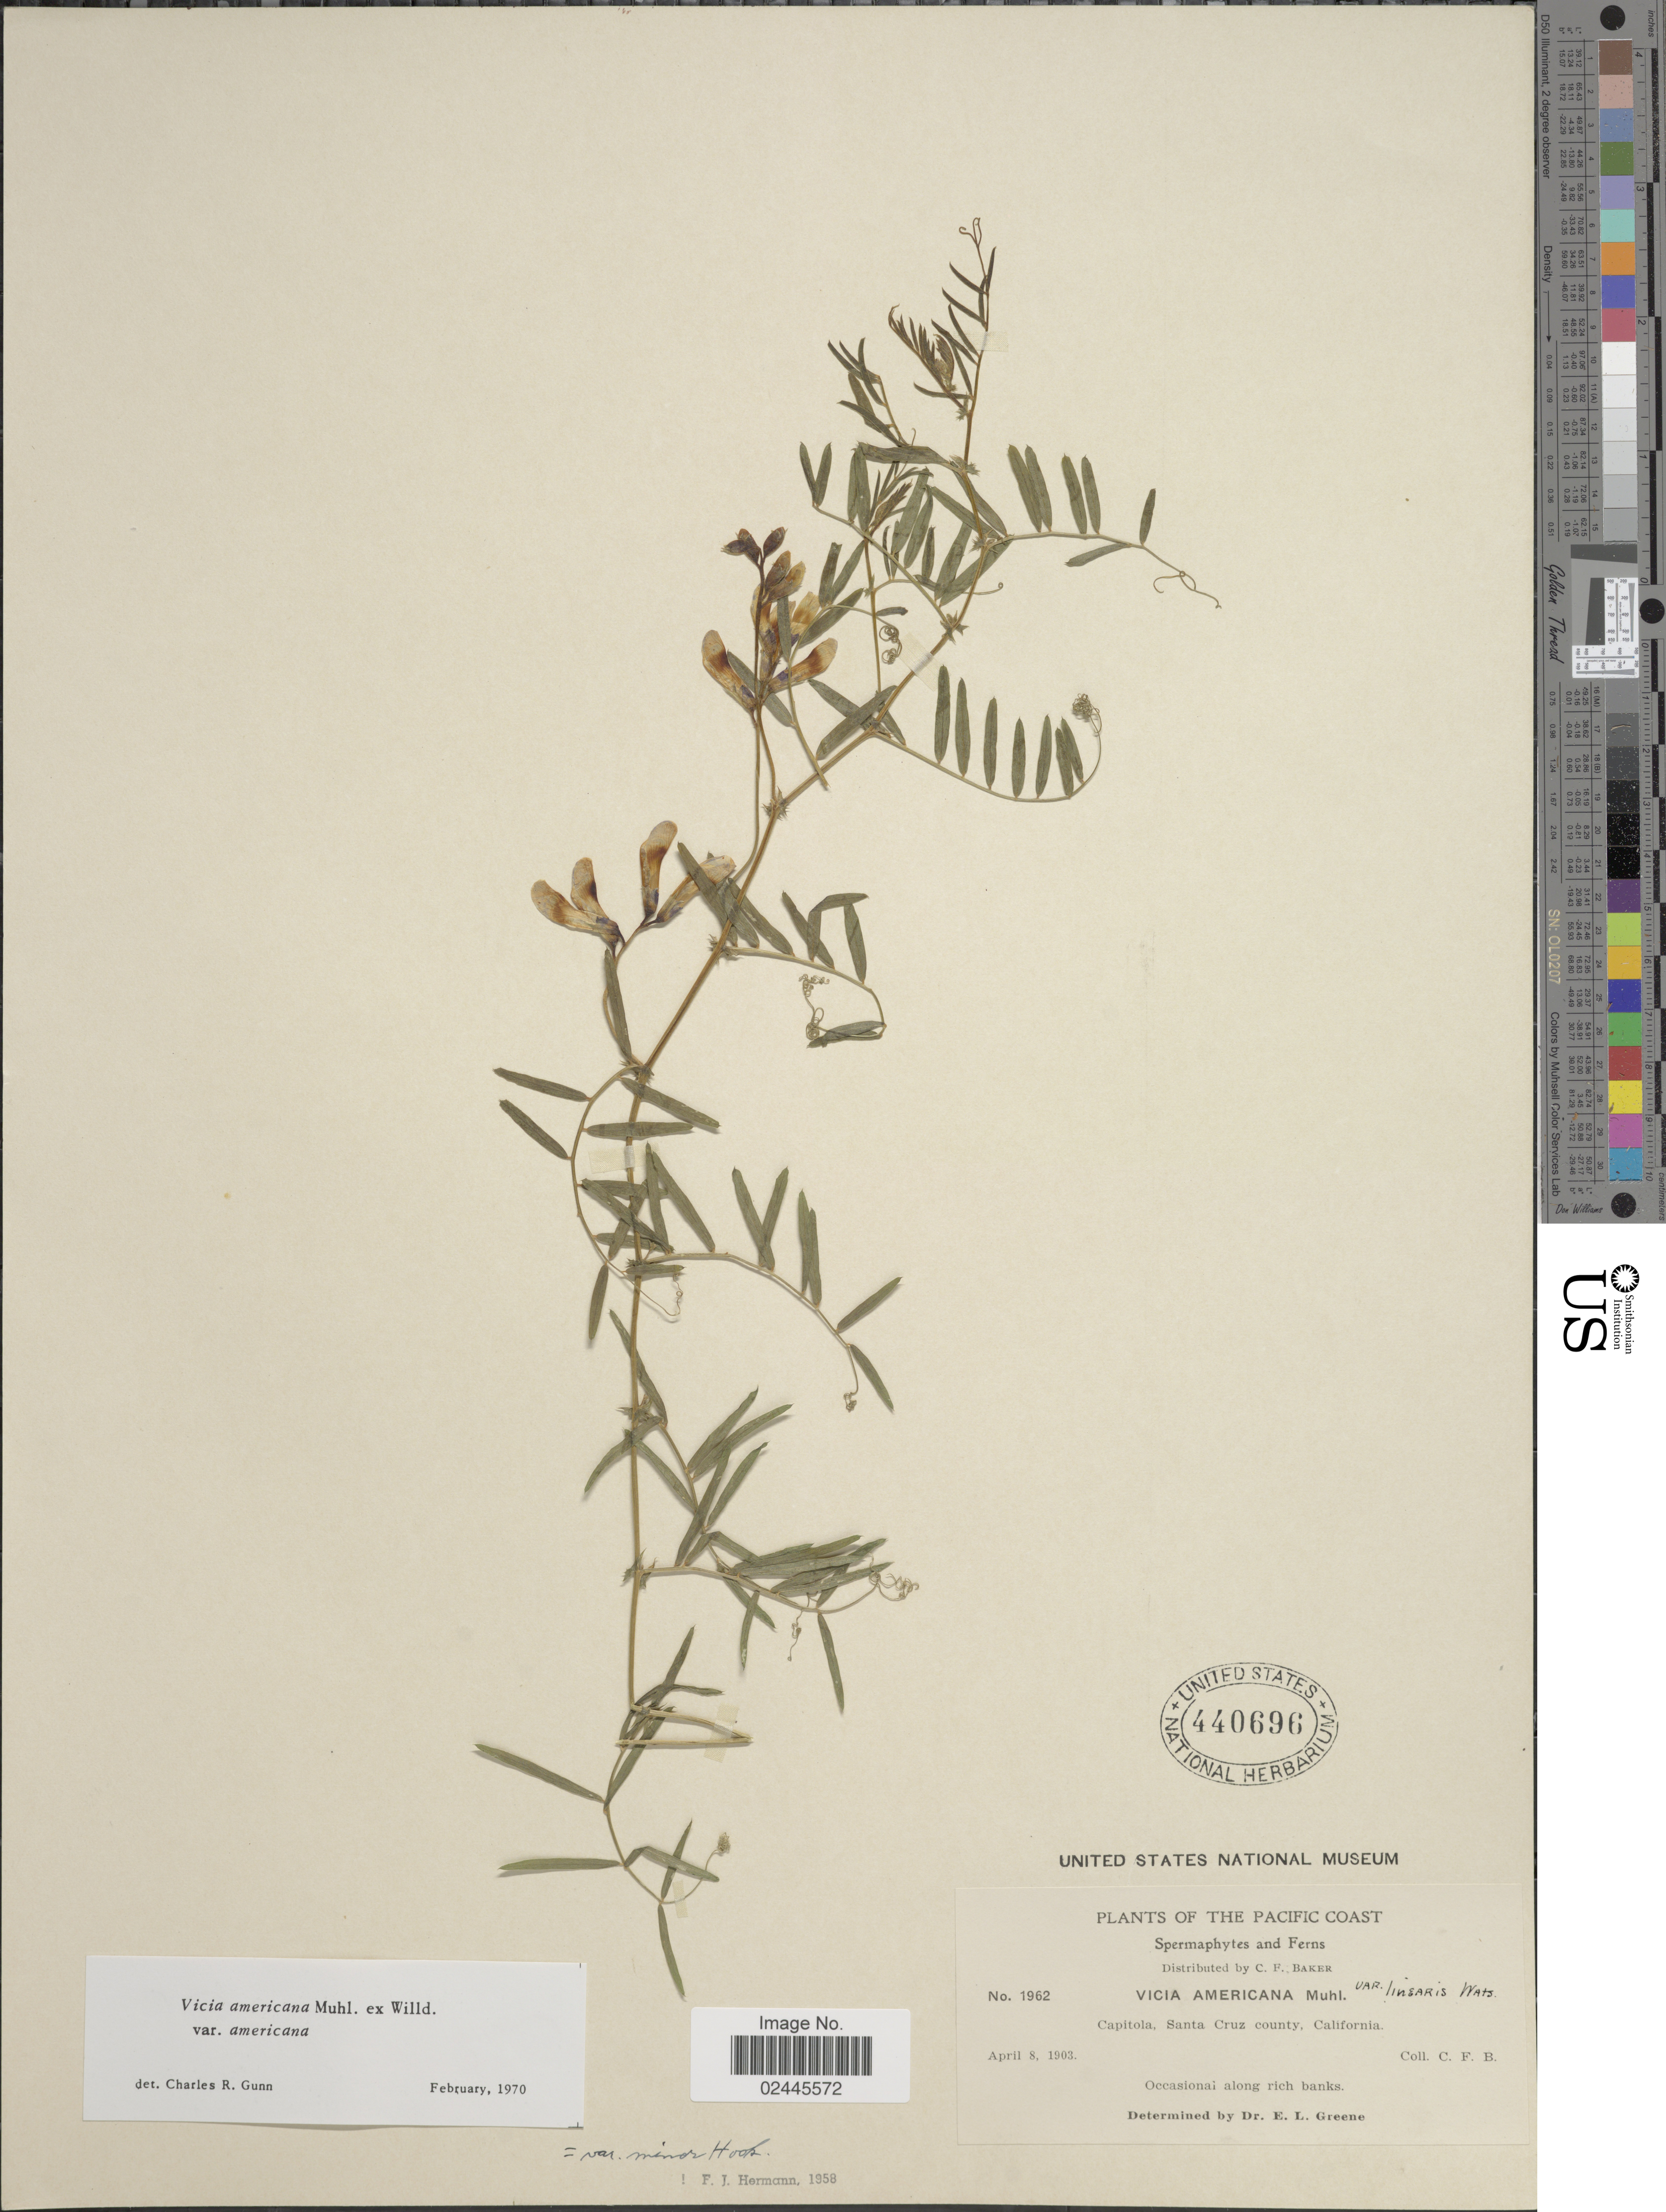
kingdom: Plantae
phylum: Tracheophyta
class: Magnoliopsida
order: Fabales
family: Fabaceae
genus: Vicia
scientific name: Vicia americana var. americana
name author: Muhl. ex Willd.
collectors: C. F. Baker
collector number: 1962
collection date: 1903-04-08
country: United States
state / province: California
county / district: Santa Cruz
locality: The Pacific Coast, Capitola, Santa Cruz County, occasional along rich banks.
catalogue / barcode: US 440696